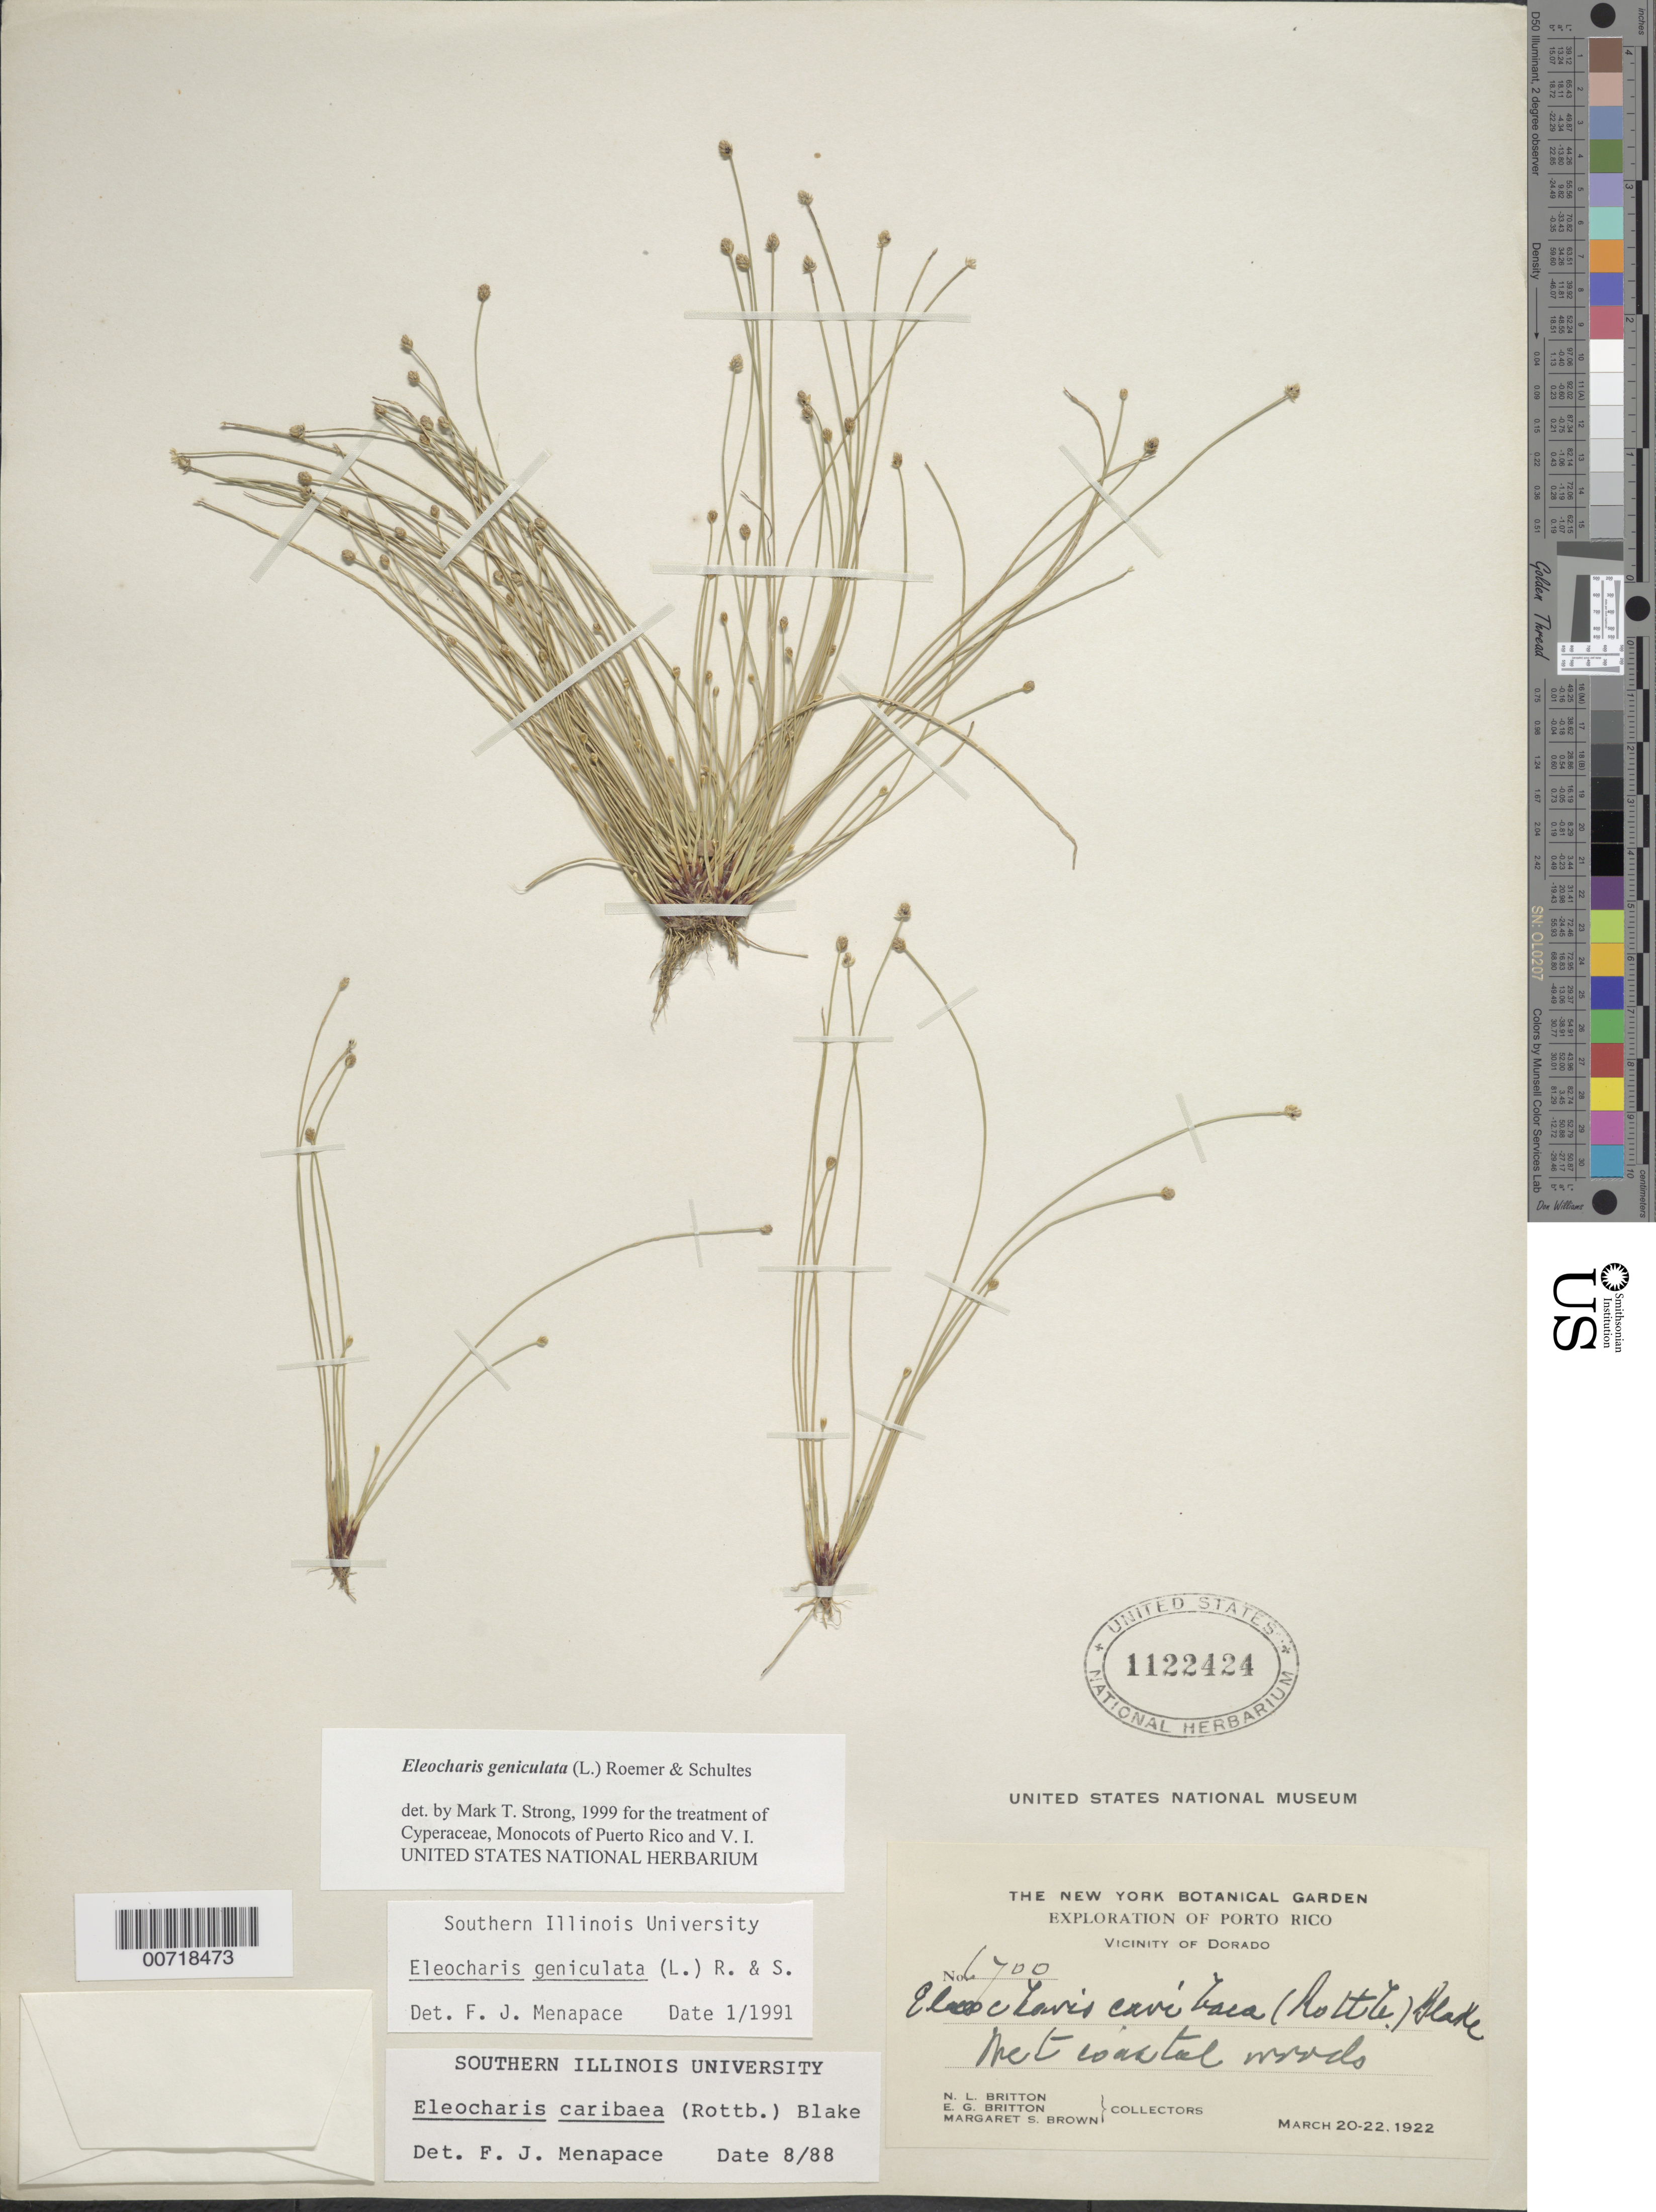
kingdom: Plantae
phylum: Tracheophyta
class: Liliopsida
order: Poales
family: Cyperaceae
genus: Eleocharis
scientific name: Eleocharis geniculata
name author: (L.) Roem. & Schult.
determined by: Strong, M. T., (US), Smithsonian Institution - National Museum of Natural History (UNITED STATES)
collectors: N. Britton, E. G. Britton & M. S. Brown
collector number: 6700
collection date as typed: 20 Mar 1922 to 22 Mar 1922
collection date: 1922-03-20/1922-03-22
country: Puerto Rico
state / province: Dorado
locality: Vicinity of Dorado.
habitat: Wet coastal muds.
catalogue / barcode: US 1122424